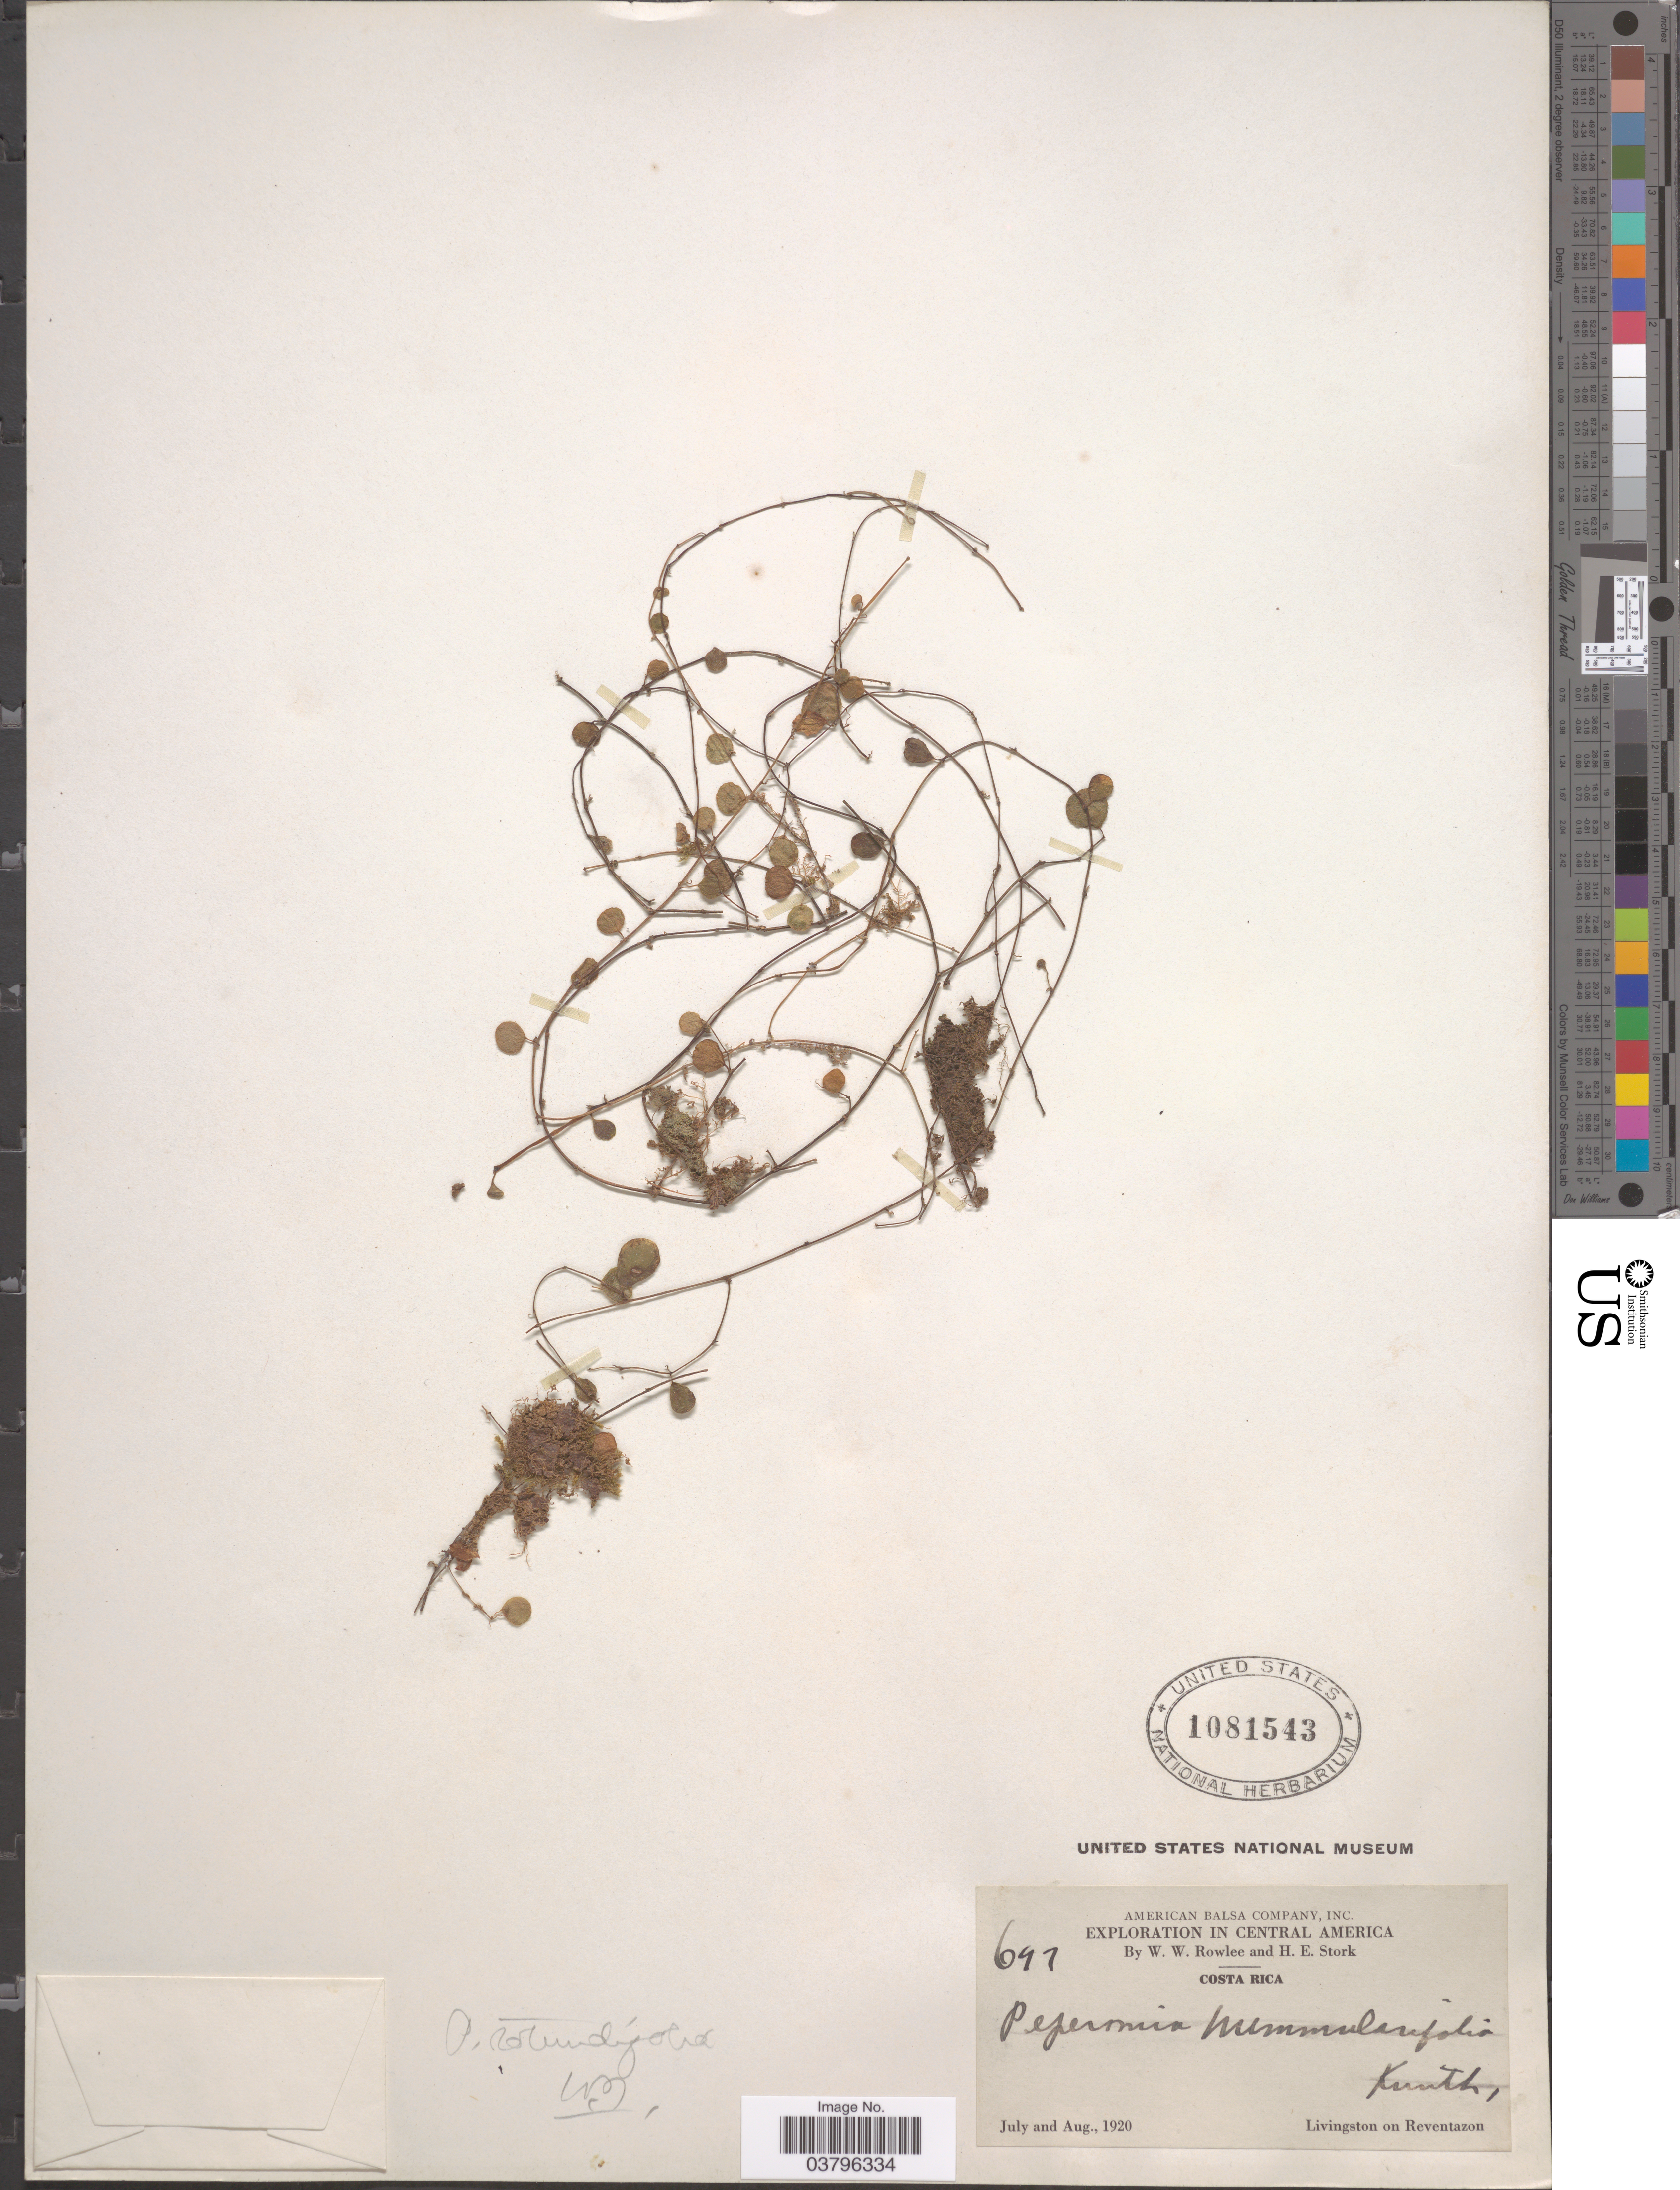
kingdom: Plantae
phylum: Tracheophyta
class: Magnoliopsida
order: Piperales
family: Piperaceae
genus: Peperomia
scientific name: Peperomia rotundifolia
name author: (L.) Kunth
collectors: W. W. Rowlee & H. E. Stork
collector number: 647*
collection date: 1920-07/1920-08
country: Costa Rica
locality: Livingston on Reventazon.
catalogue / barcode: US 1081543